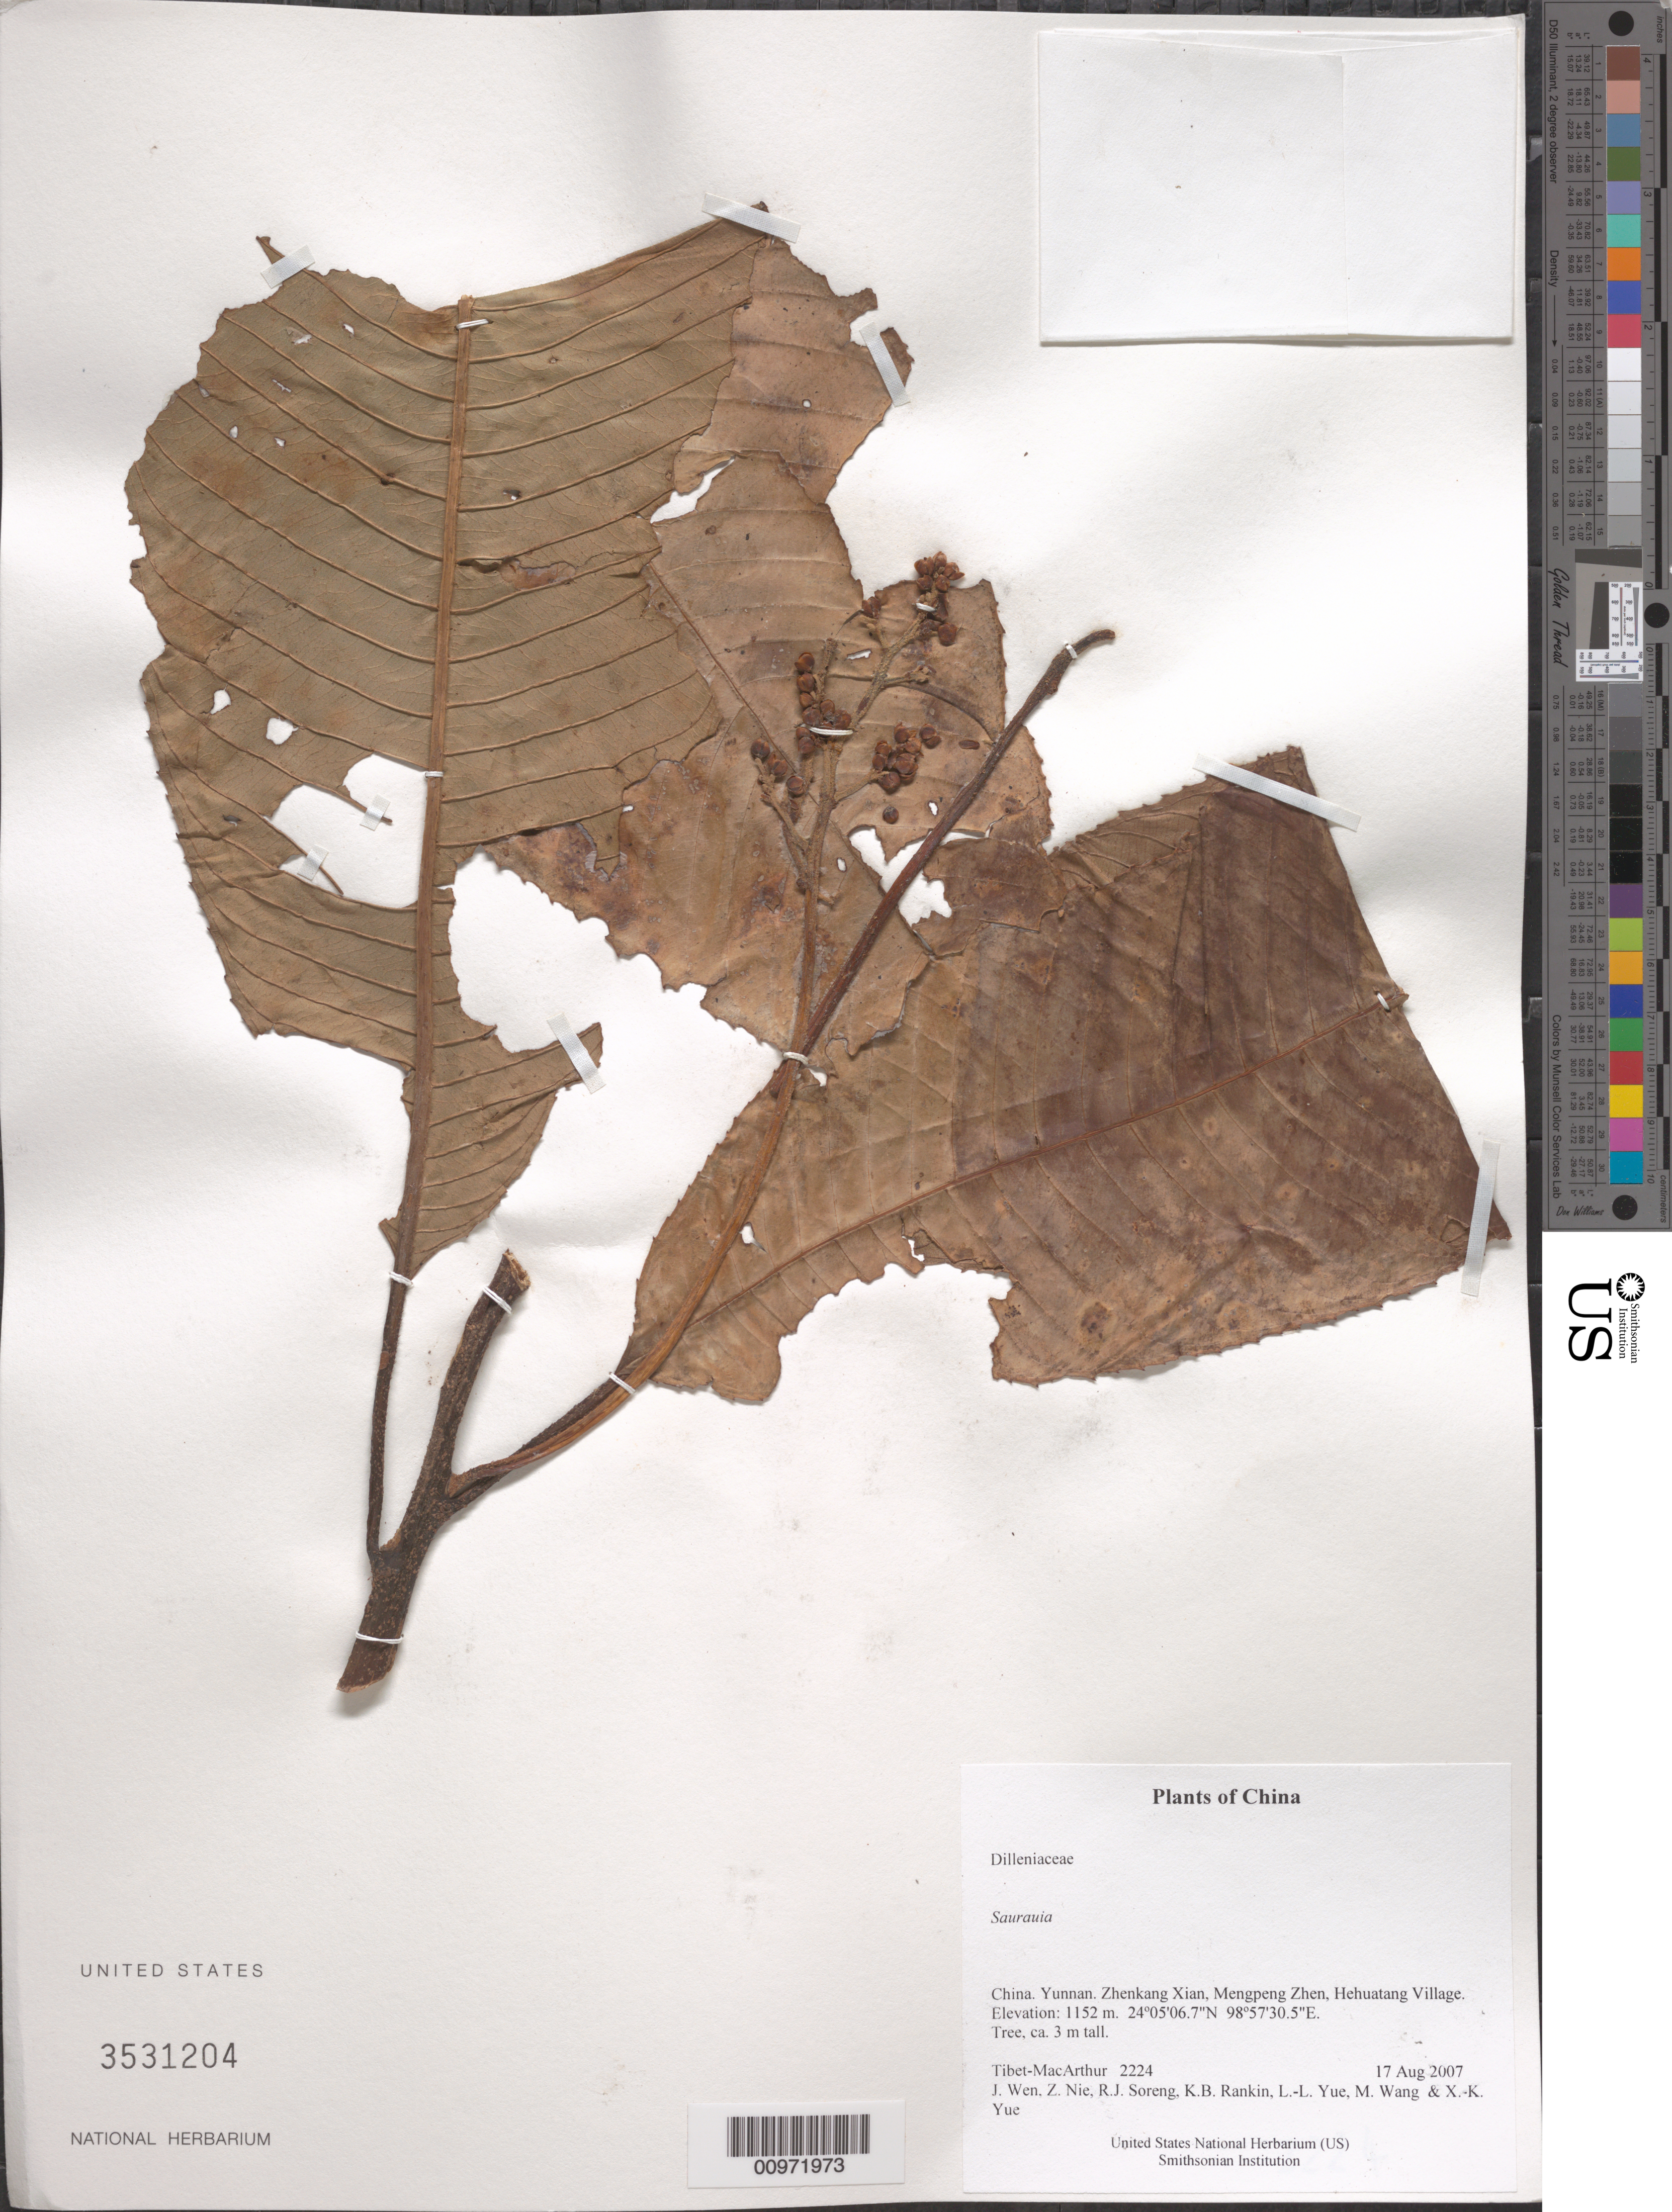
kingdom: Plantae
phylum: Tracheophyta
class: Magnoliopsida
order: Ericales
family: Actinidiaceae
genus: Saurauia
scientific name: Saurauia sp.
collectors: Tibet-MacArthur, J. Wen, Z. Nie, R. J. Soreng, K. Rankin, L. Yue, M. Wang & X. Yue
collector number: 2224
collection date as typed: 17 Aug 2007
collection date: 2007-08-17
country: China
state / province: Yunnan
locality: Zhenkang Xian, Mengpeng Zhen, Hehuatang Village.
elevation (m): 1152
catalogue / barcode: US 3531204